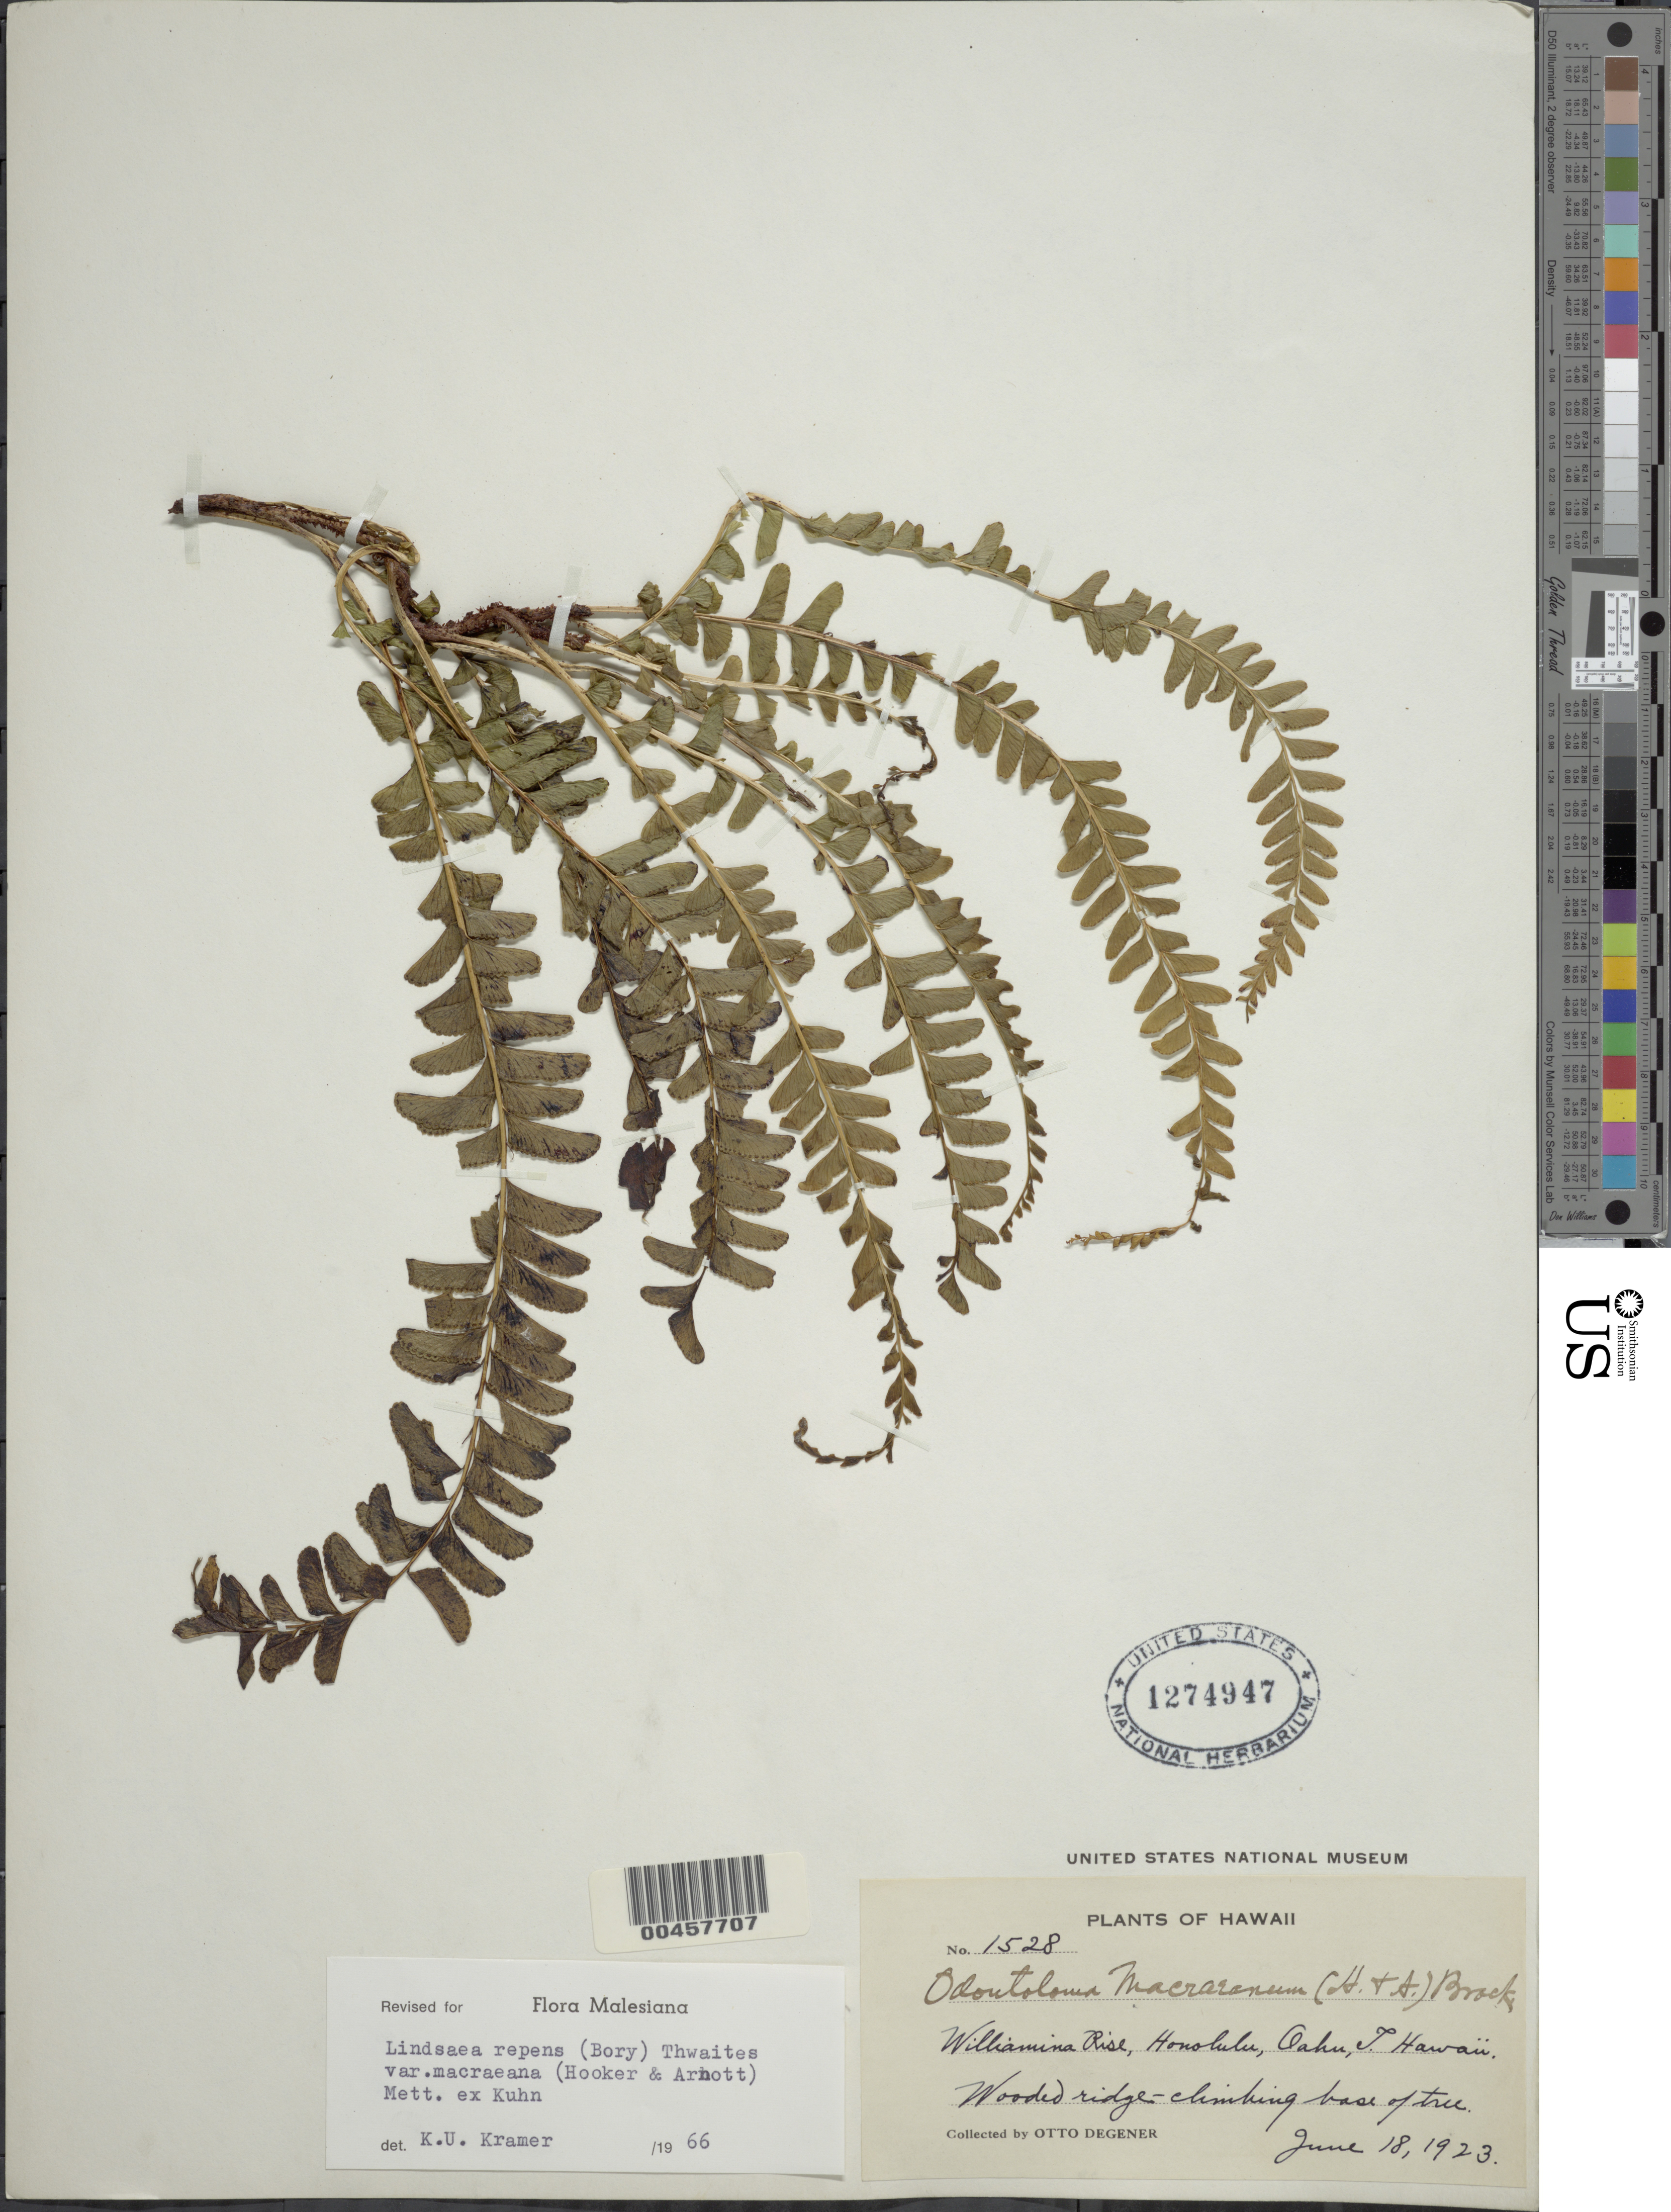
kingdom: Plantae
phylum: Tracheophyta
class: Polypodiopsida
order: Polypodiales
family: Lindsaeaceae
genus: Lindsaea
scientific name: Lindsaea repens var. macraeana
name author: (Hook. & Arn.) Mett. ex Kuhn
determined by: Kramer, K. U.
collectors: O. Degener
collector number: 1528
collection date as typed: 18 Jun 1923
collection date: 1923-06-18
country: United States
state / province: Hawaii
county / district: Honolulu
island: Oahu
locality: Williamina Rise, Honolulu, Oahu, T. Hawaii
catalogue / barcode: US 1274947